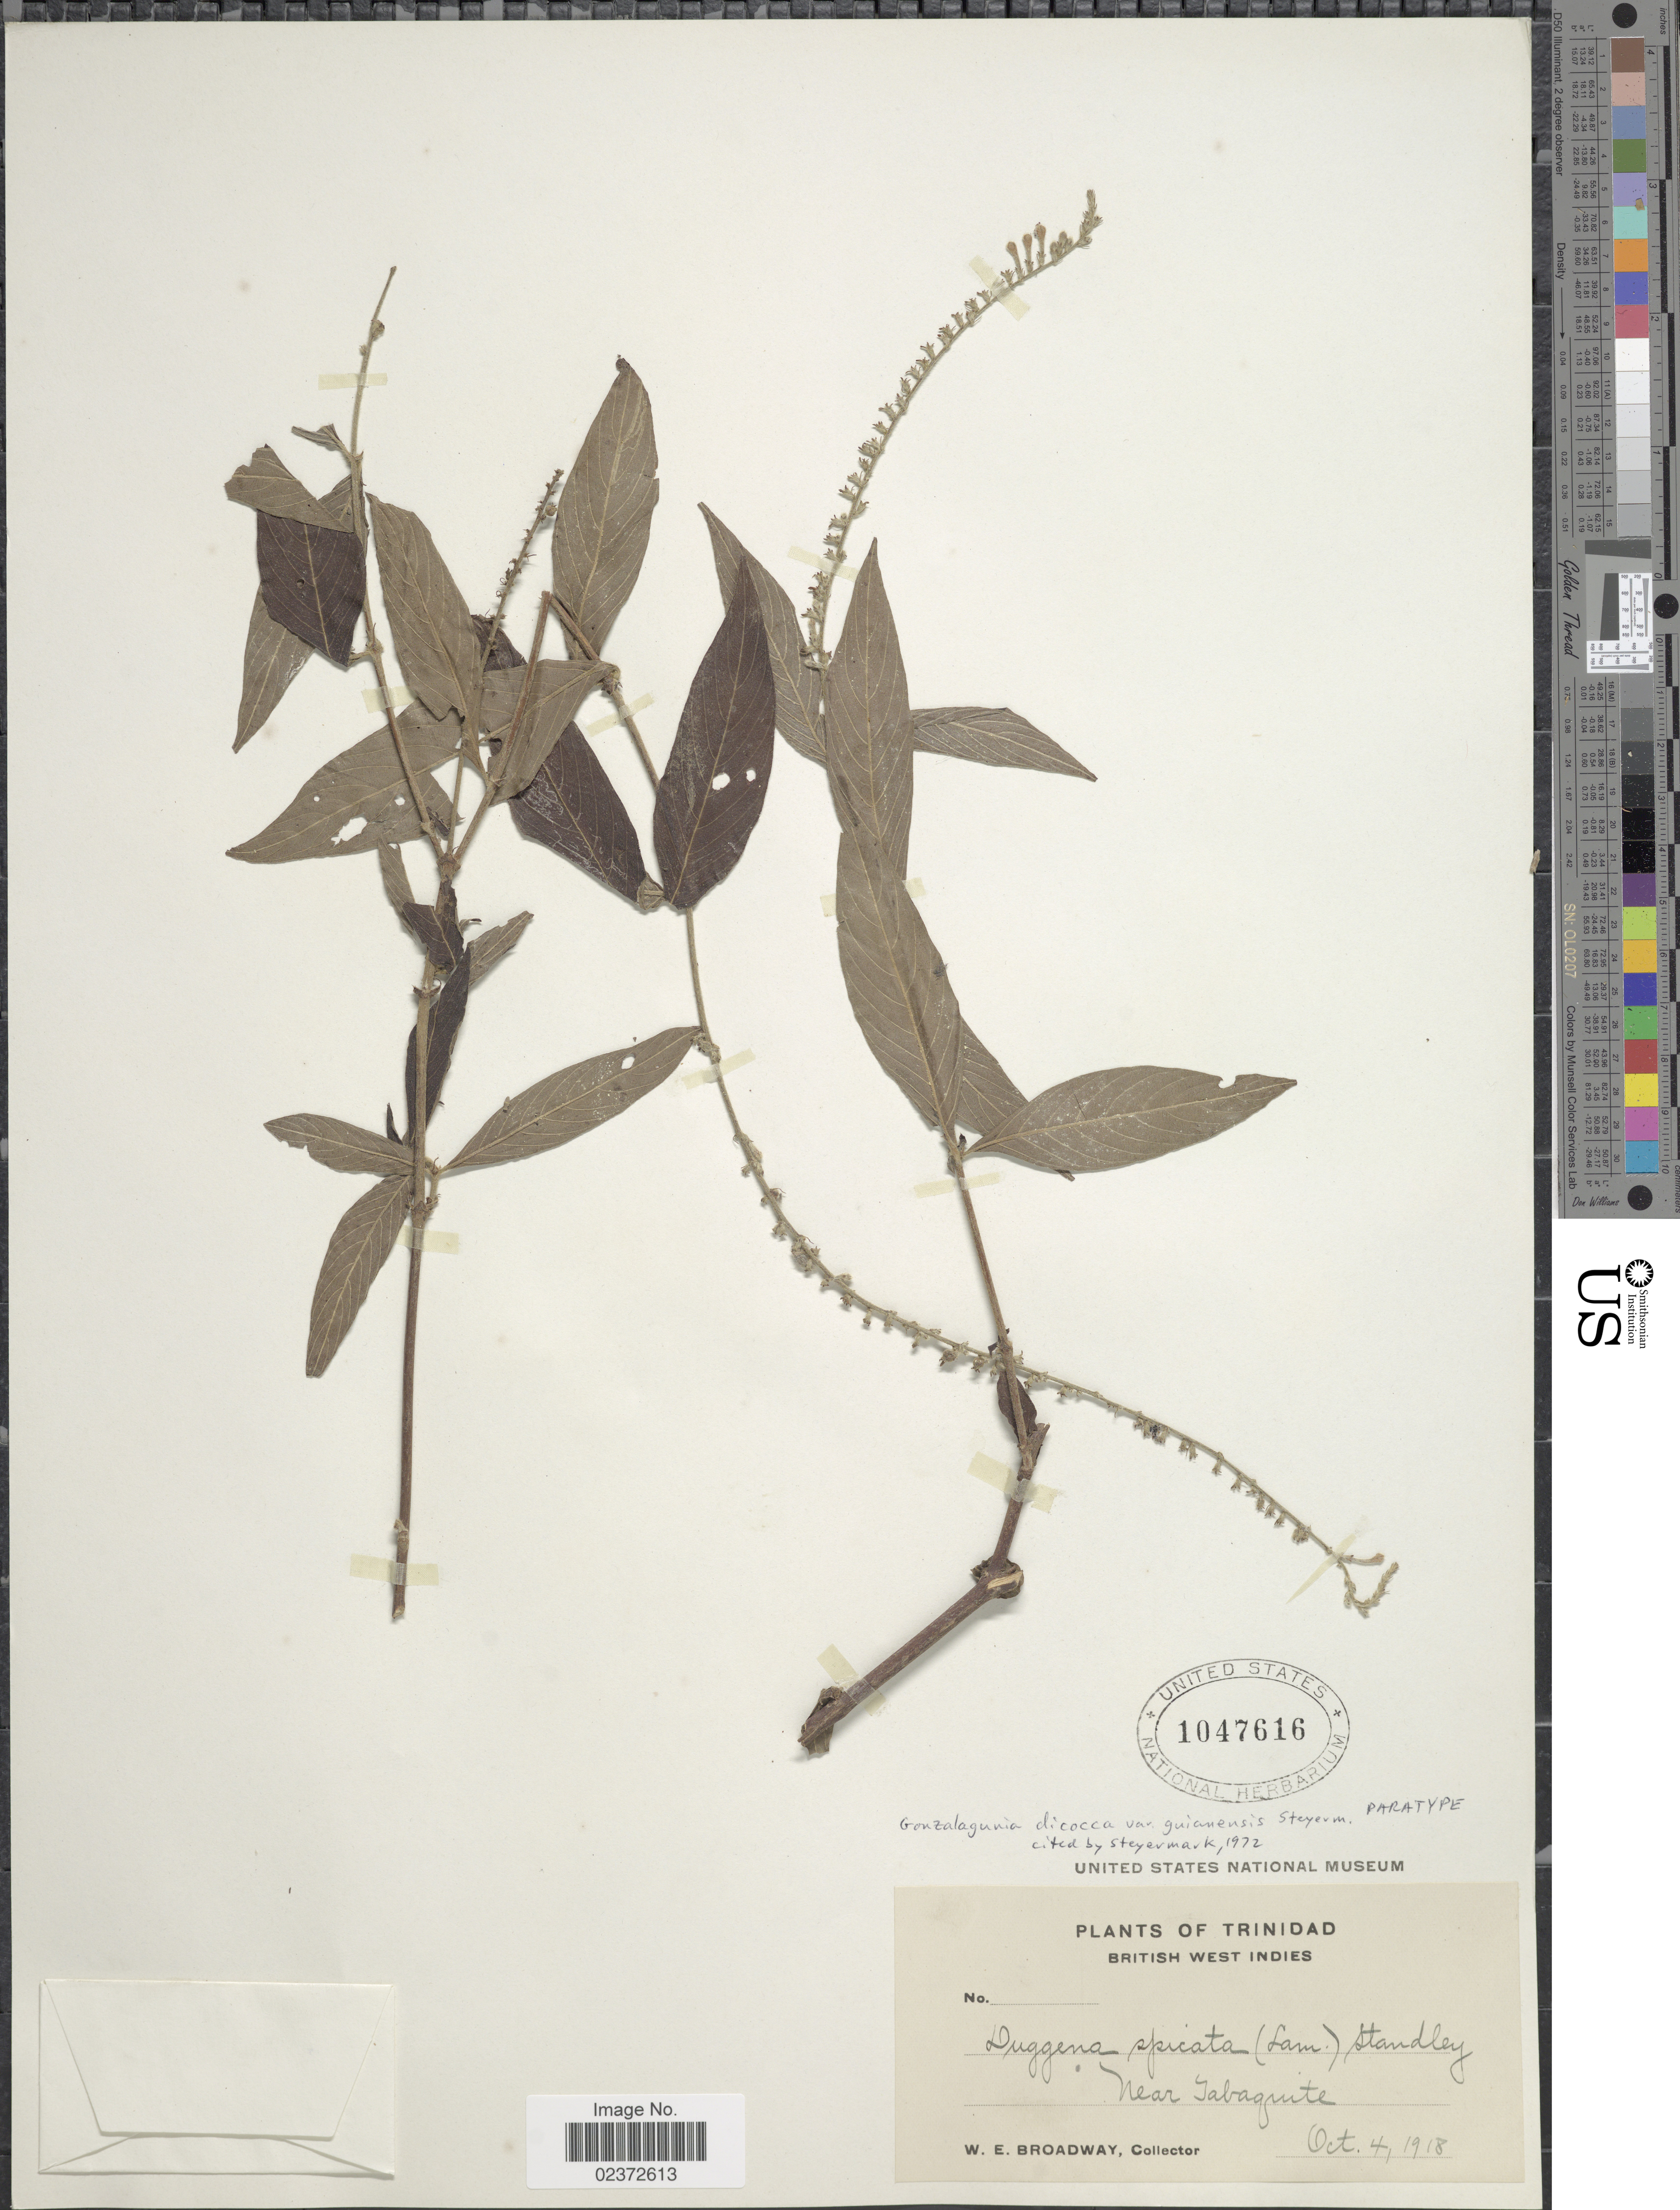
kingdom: Plantae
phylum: Tracheophyta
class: Magnoliopsida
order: Gentianales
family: Rubiaceae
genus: Gonzalagunia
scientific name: Gonzalagunia dicocca var. guianensis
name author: Steyerm.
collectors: W. E. Broadway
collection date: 1918-10-04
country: Trinidad and Tobago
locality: Trinidad. British West Indies. Near Tabaquite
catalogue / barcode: US 1047616